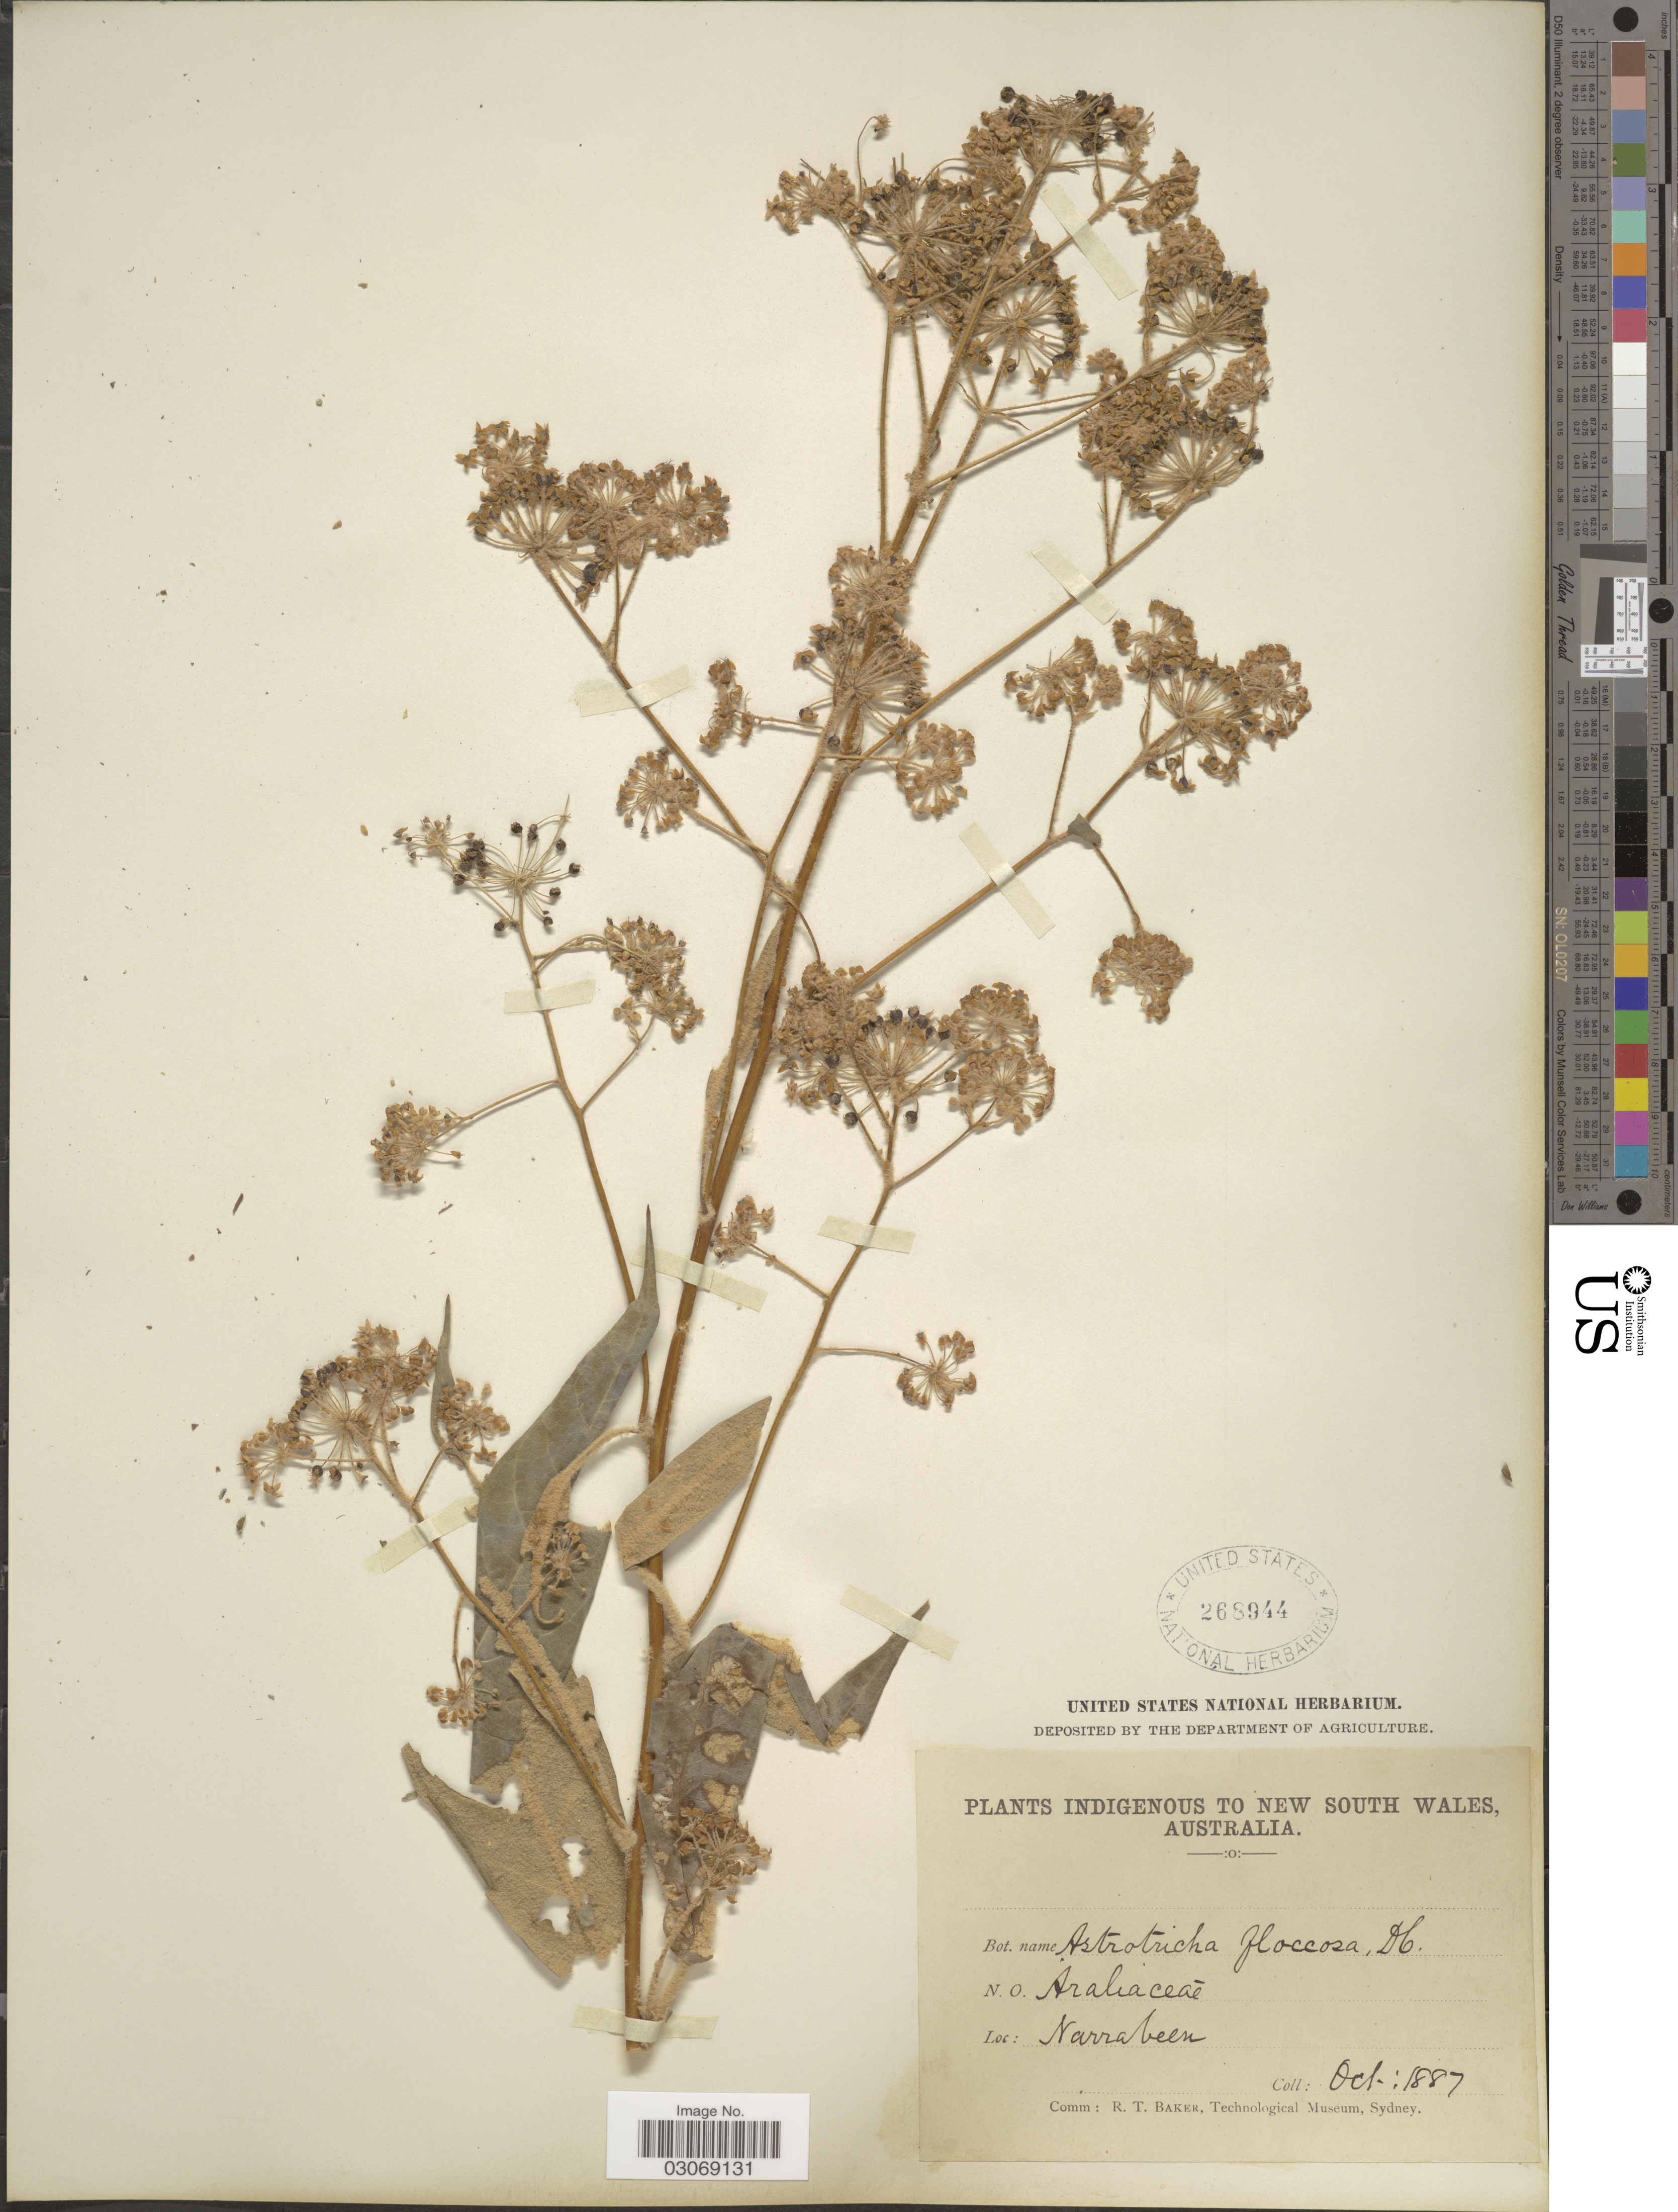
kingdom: Plantae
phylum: Tracheophyta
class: Magnoliopsida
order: Apiales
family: Araliaceae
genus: Astrotricha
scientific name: Astrotricha floccosa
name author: DC.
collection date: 1887-10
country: Australia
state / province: New South Wales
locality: Narrabeen.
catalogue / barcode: US 268944